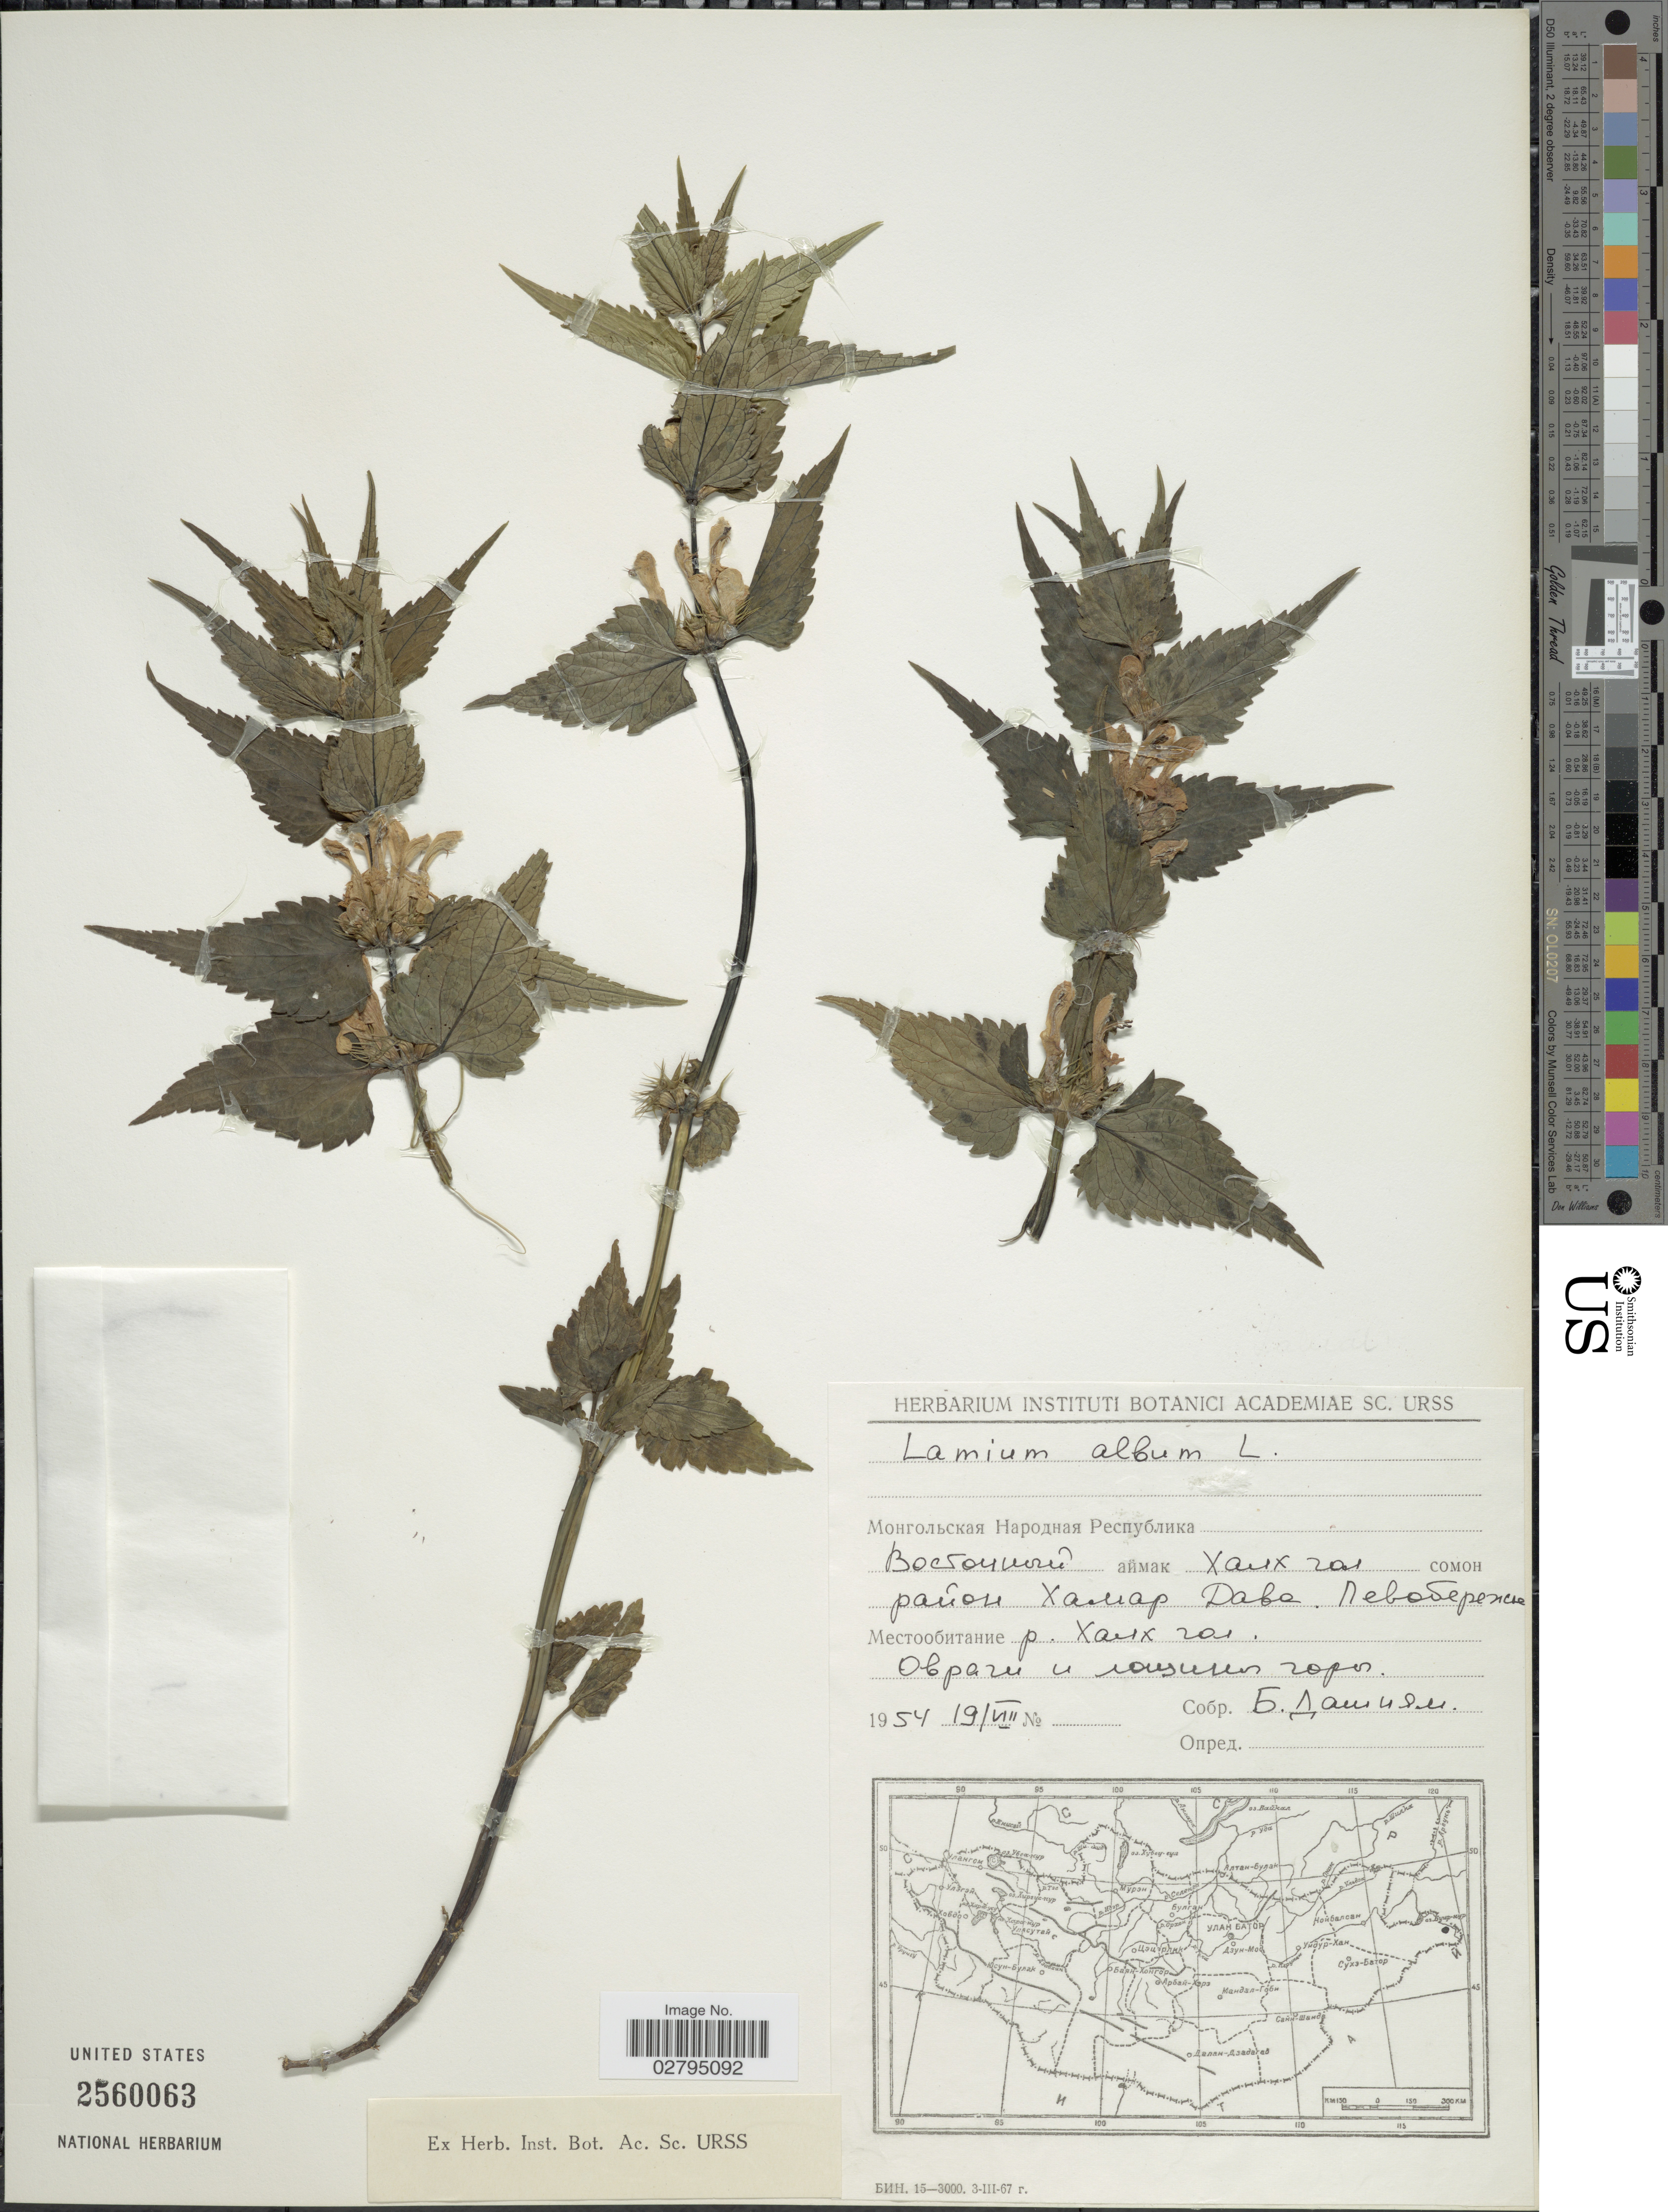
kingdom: Plantae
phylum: Tracheophyta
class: Magnoliopsida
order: Lamiales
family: Lamiaceae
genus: Lamium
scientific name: Lamium album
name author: L.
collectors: N. Orlova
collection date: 1954-08-19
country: Russian Federation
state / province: Murmansk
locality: Rybachy Peninsula near Vostochnoe Ozerko village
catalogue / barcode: US 2560063